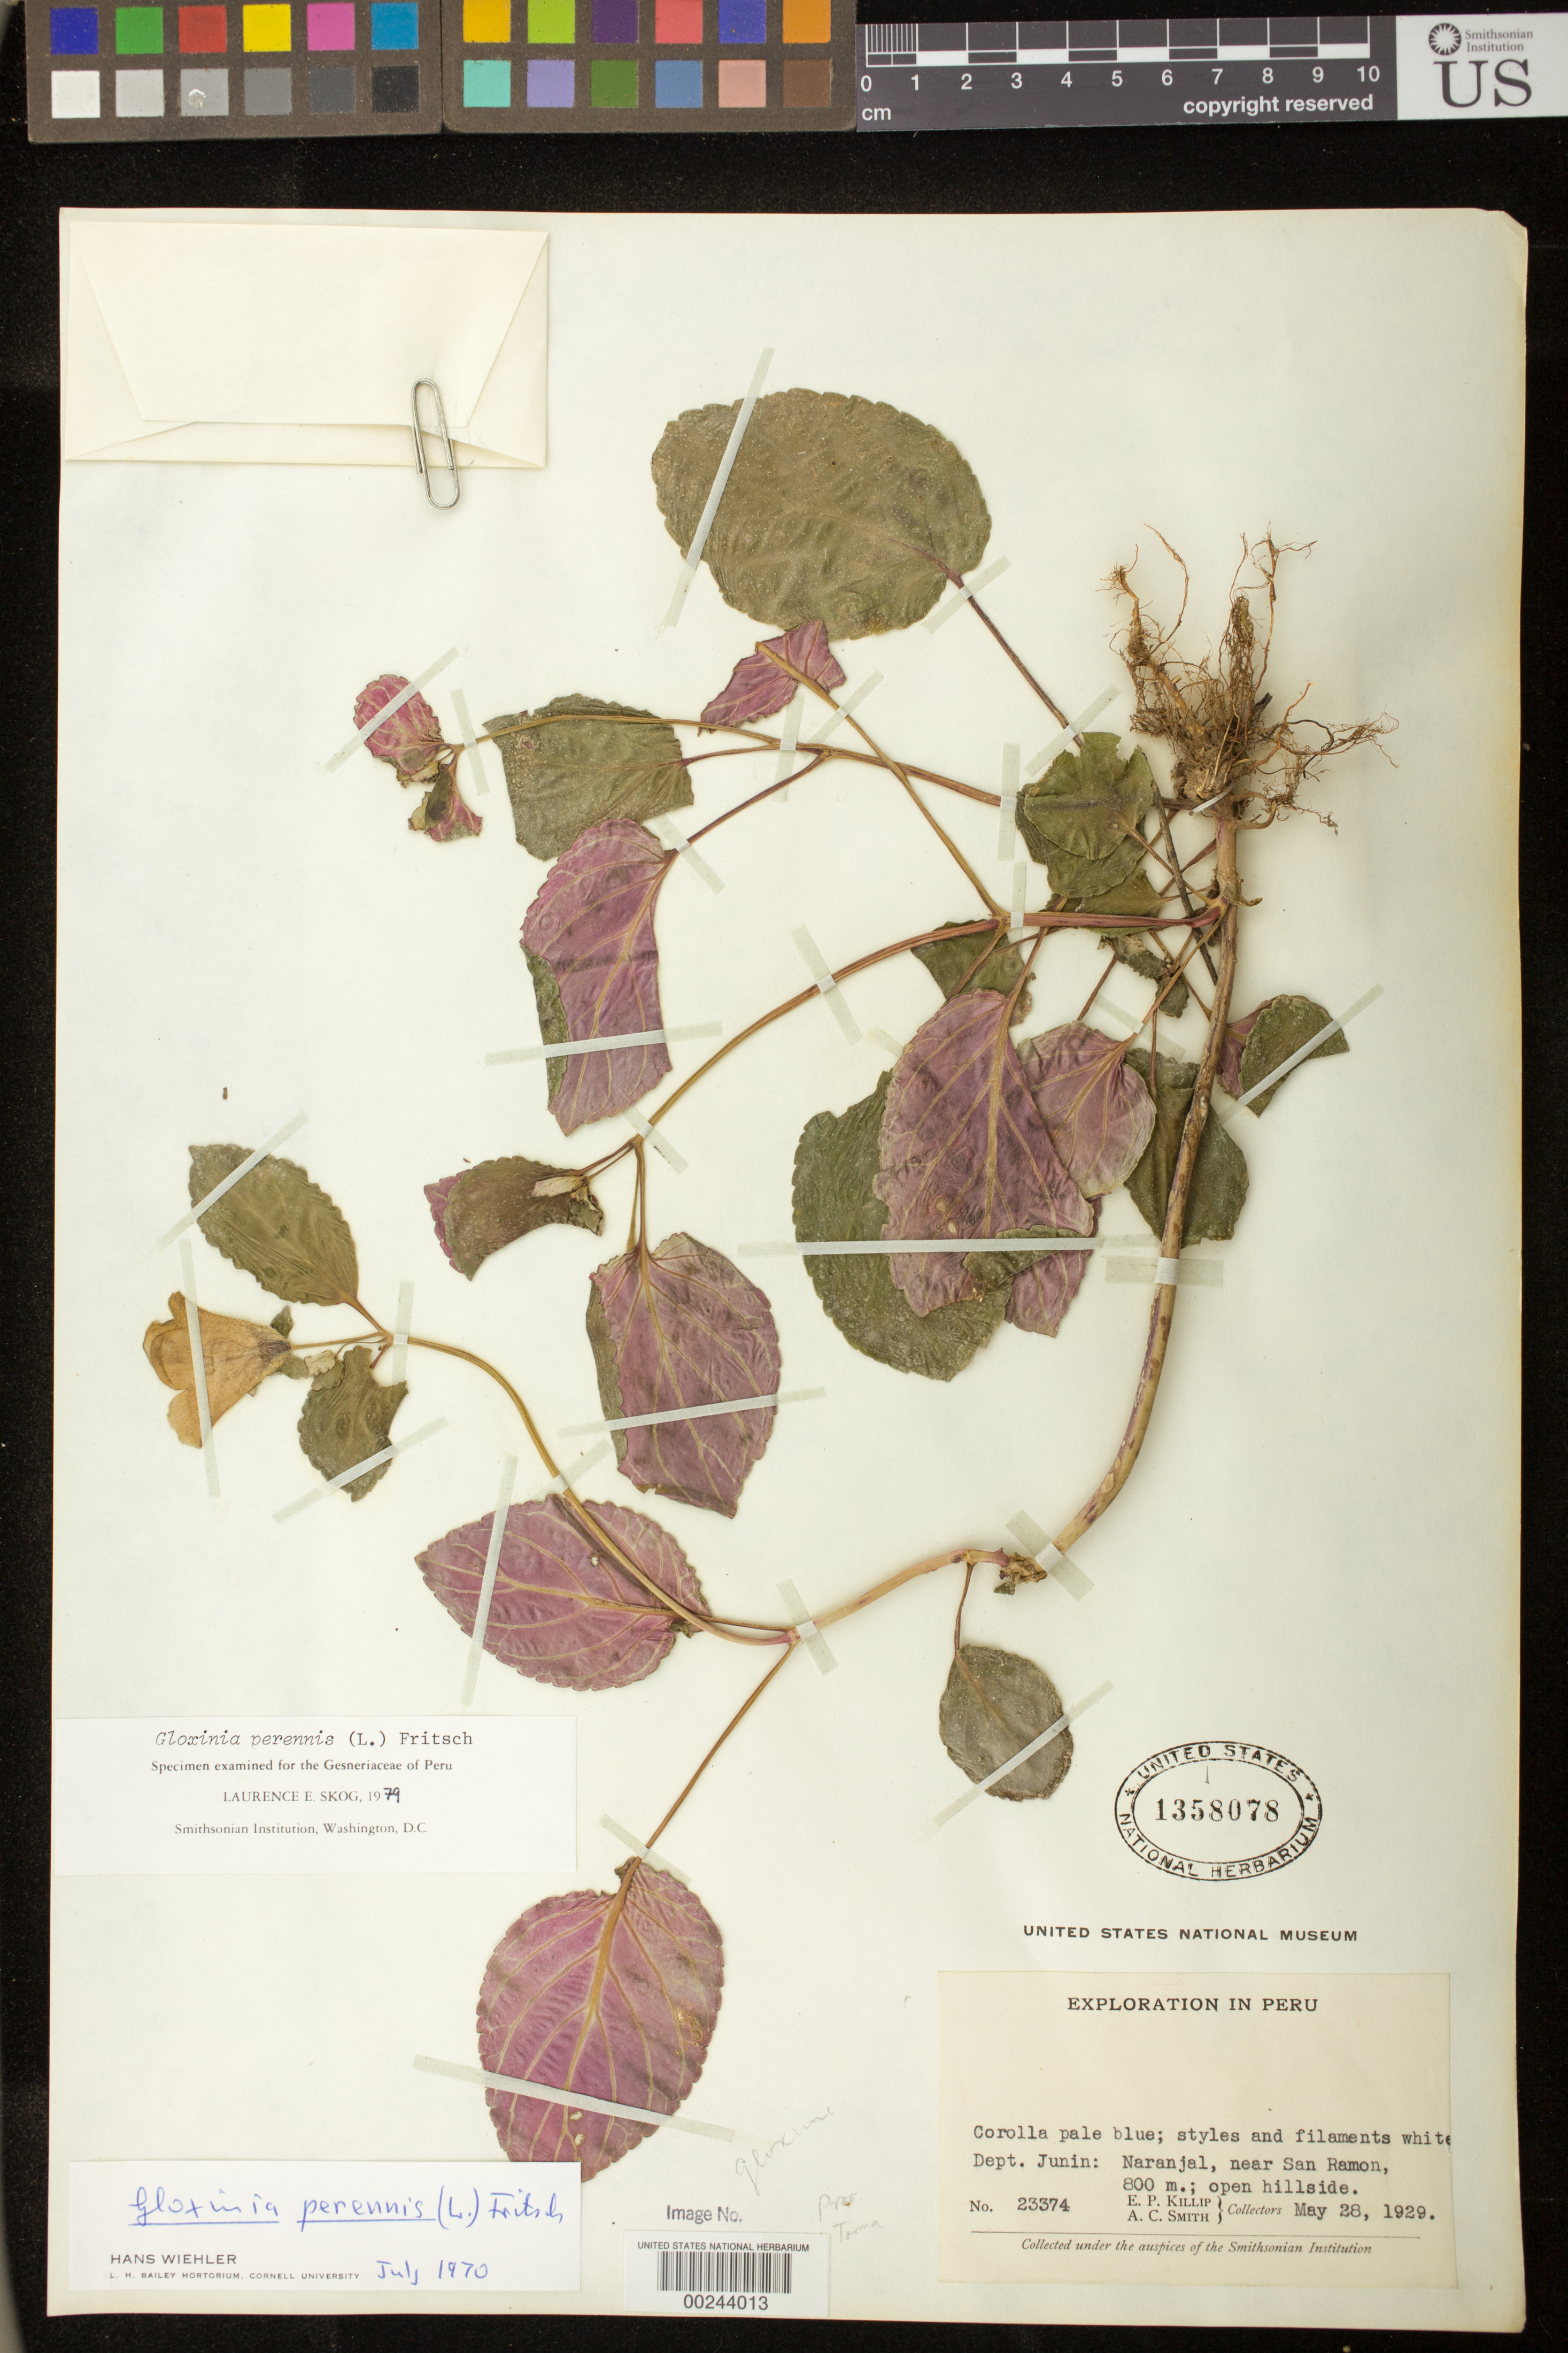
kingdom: Plantae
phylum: Tracheophyta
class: Magnoliopsida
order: Lamiales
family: Gesneriaceae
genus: Gloxinia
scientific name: Gloxinia perennis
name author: (L.) Fritsch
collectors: E. P. Killip & A. C. Smith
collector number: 23374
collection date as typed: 28 May 1929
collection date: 1929-05-28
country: Peru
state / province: Junín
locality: Prov. Tarma; Naranjal, near San Ramon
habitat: Open hillside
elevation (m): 800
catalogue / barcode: US 1358078